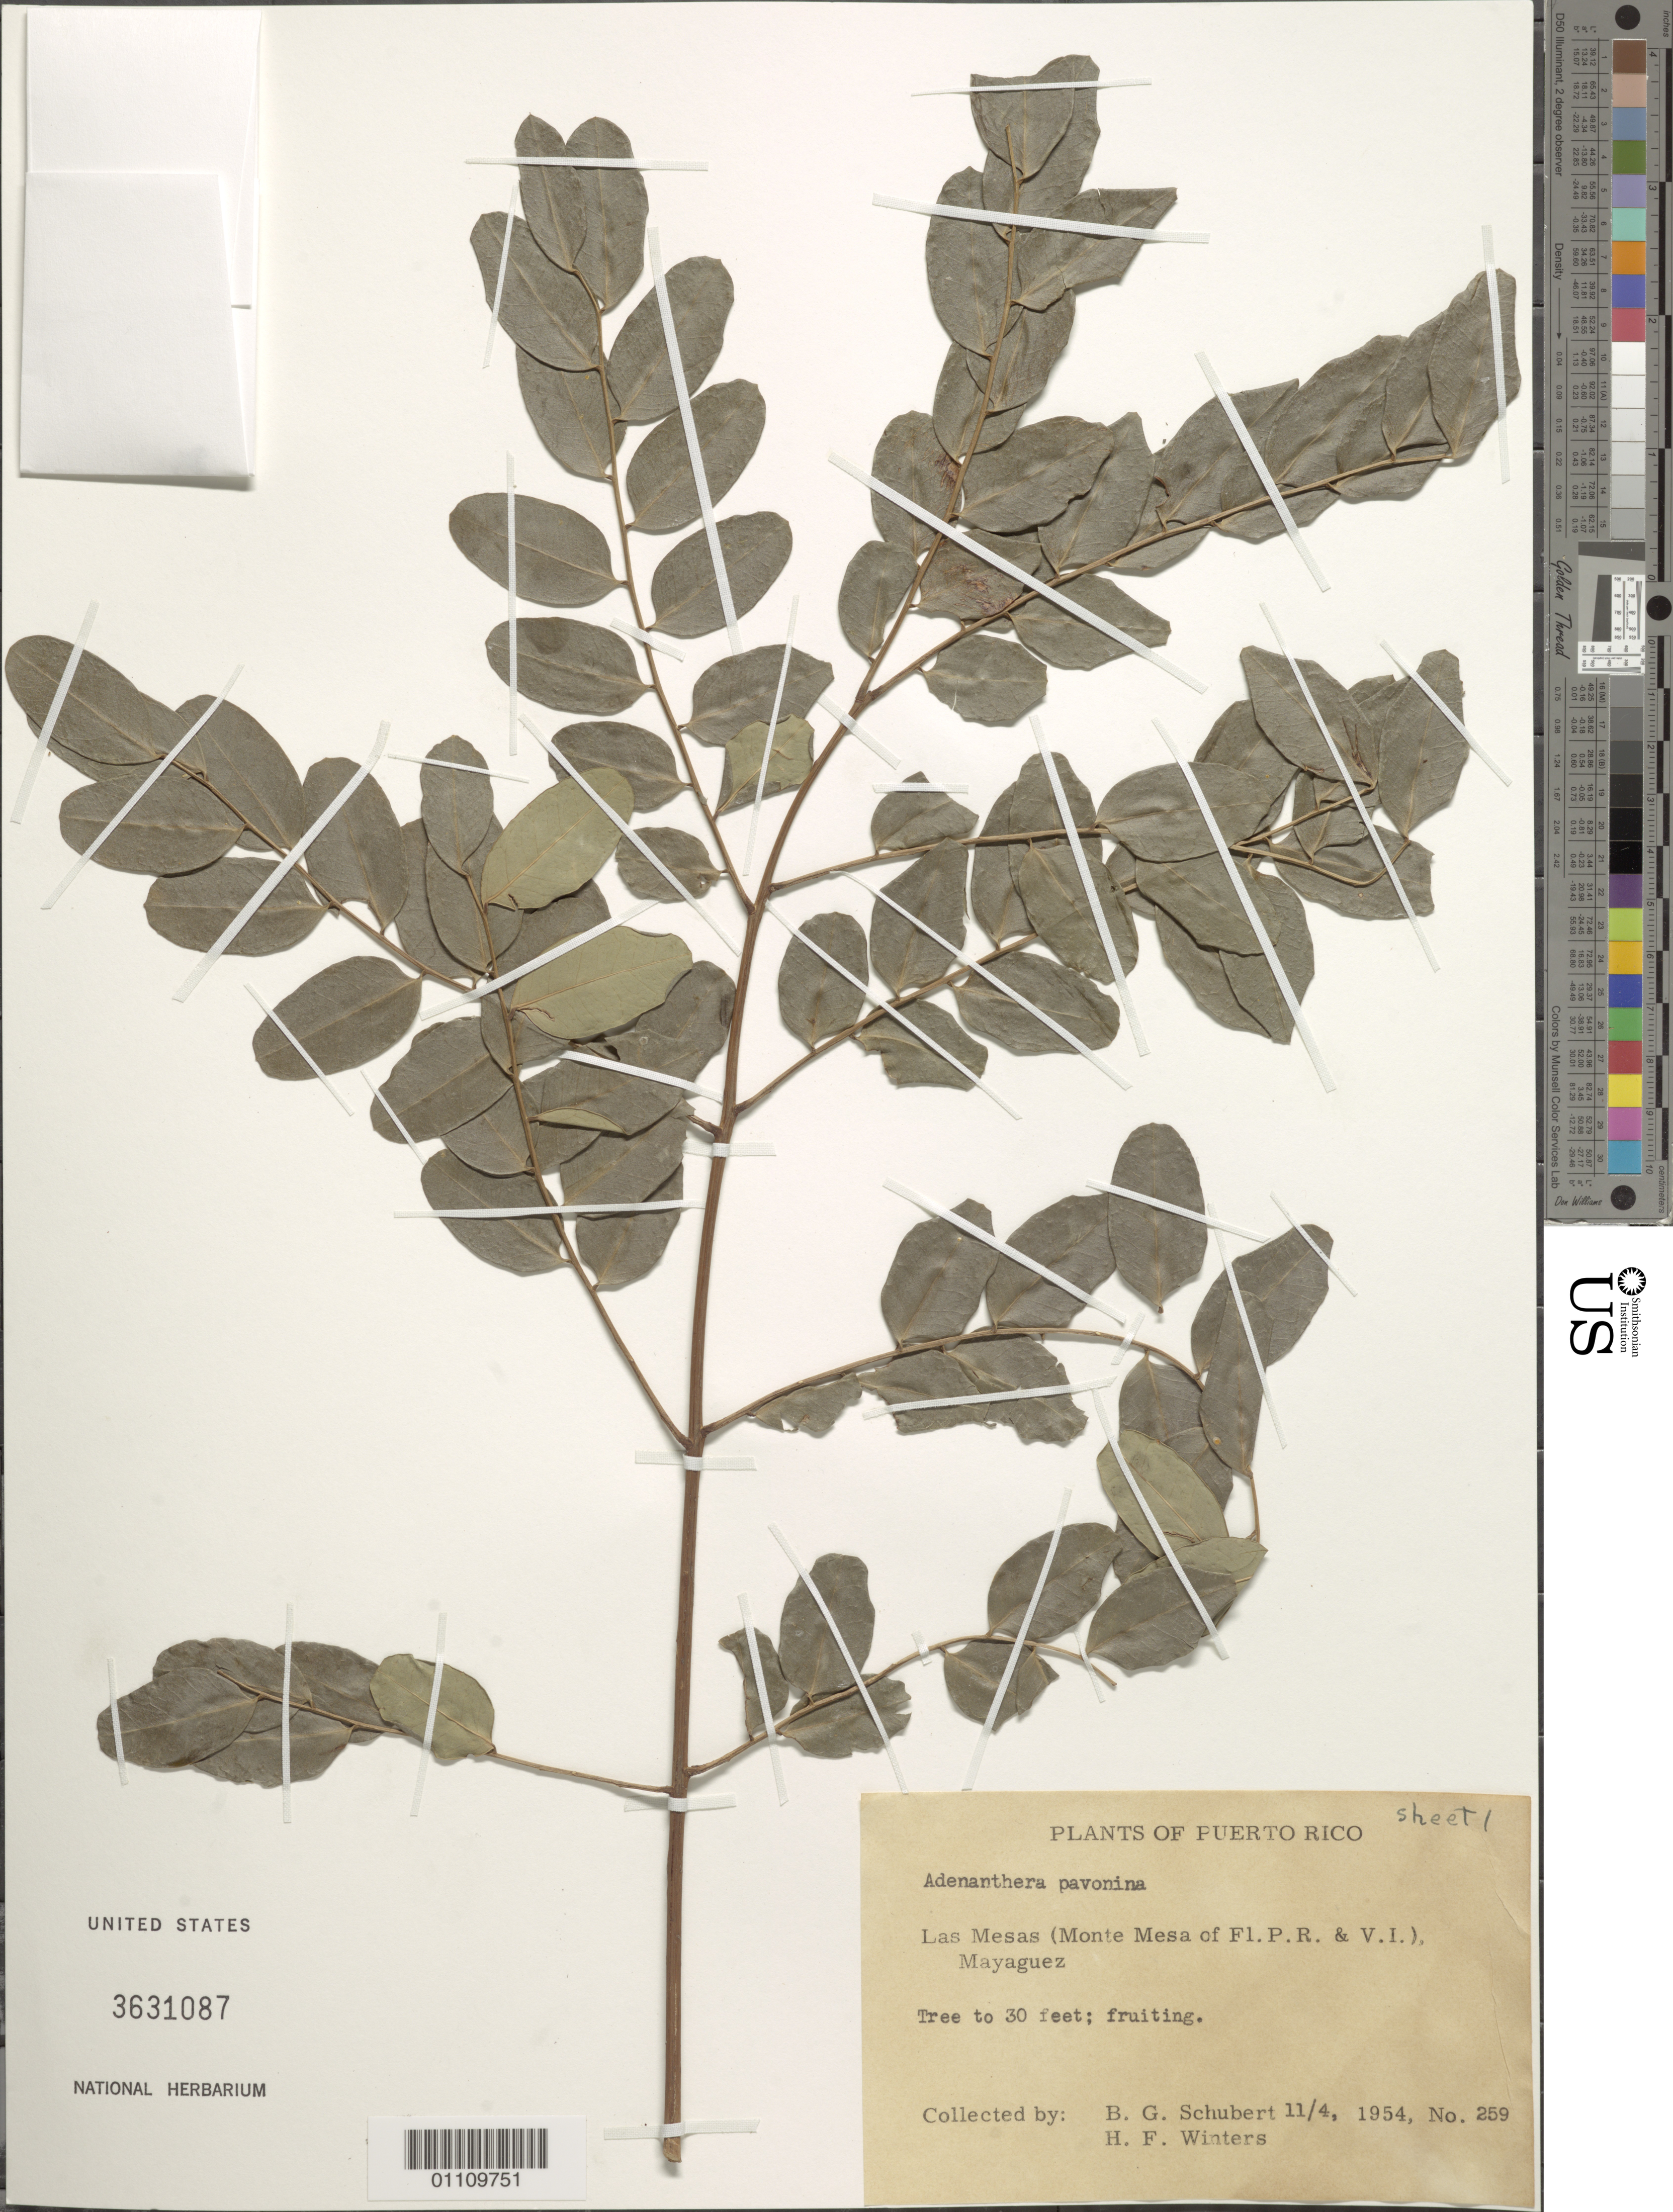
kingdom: Plantae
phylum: Tracheophyta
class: Magnoliopsida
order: Fabales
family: Fabaceae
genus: Adenanthera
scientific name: Adenanthera pavonina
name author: L.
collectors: B. Schubert & H. Winters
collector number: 259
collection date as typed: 04 Nov 1954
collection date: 1954-11-04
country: Puerto Rico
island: Puerto Rico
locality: Mayaguez, Las Mesas (Monte Mesa of Fl.P.R. & V.I.)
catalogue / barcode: US 3631087